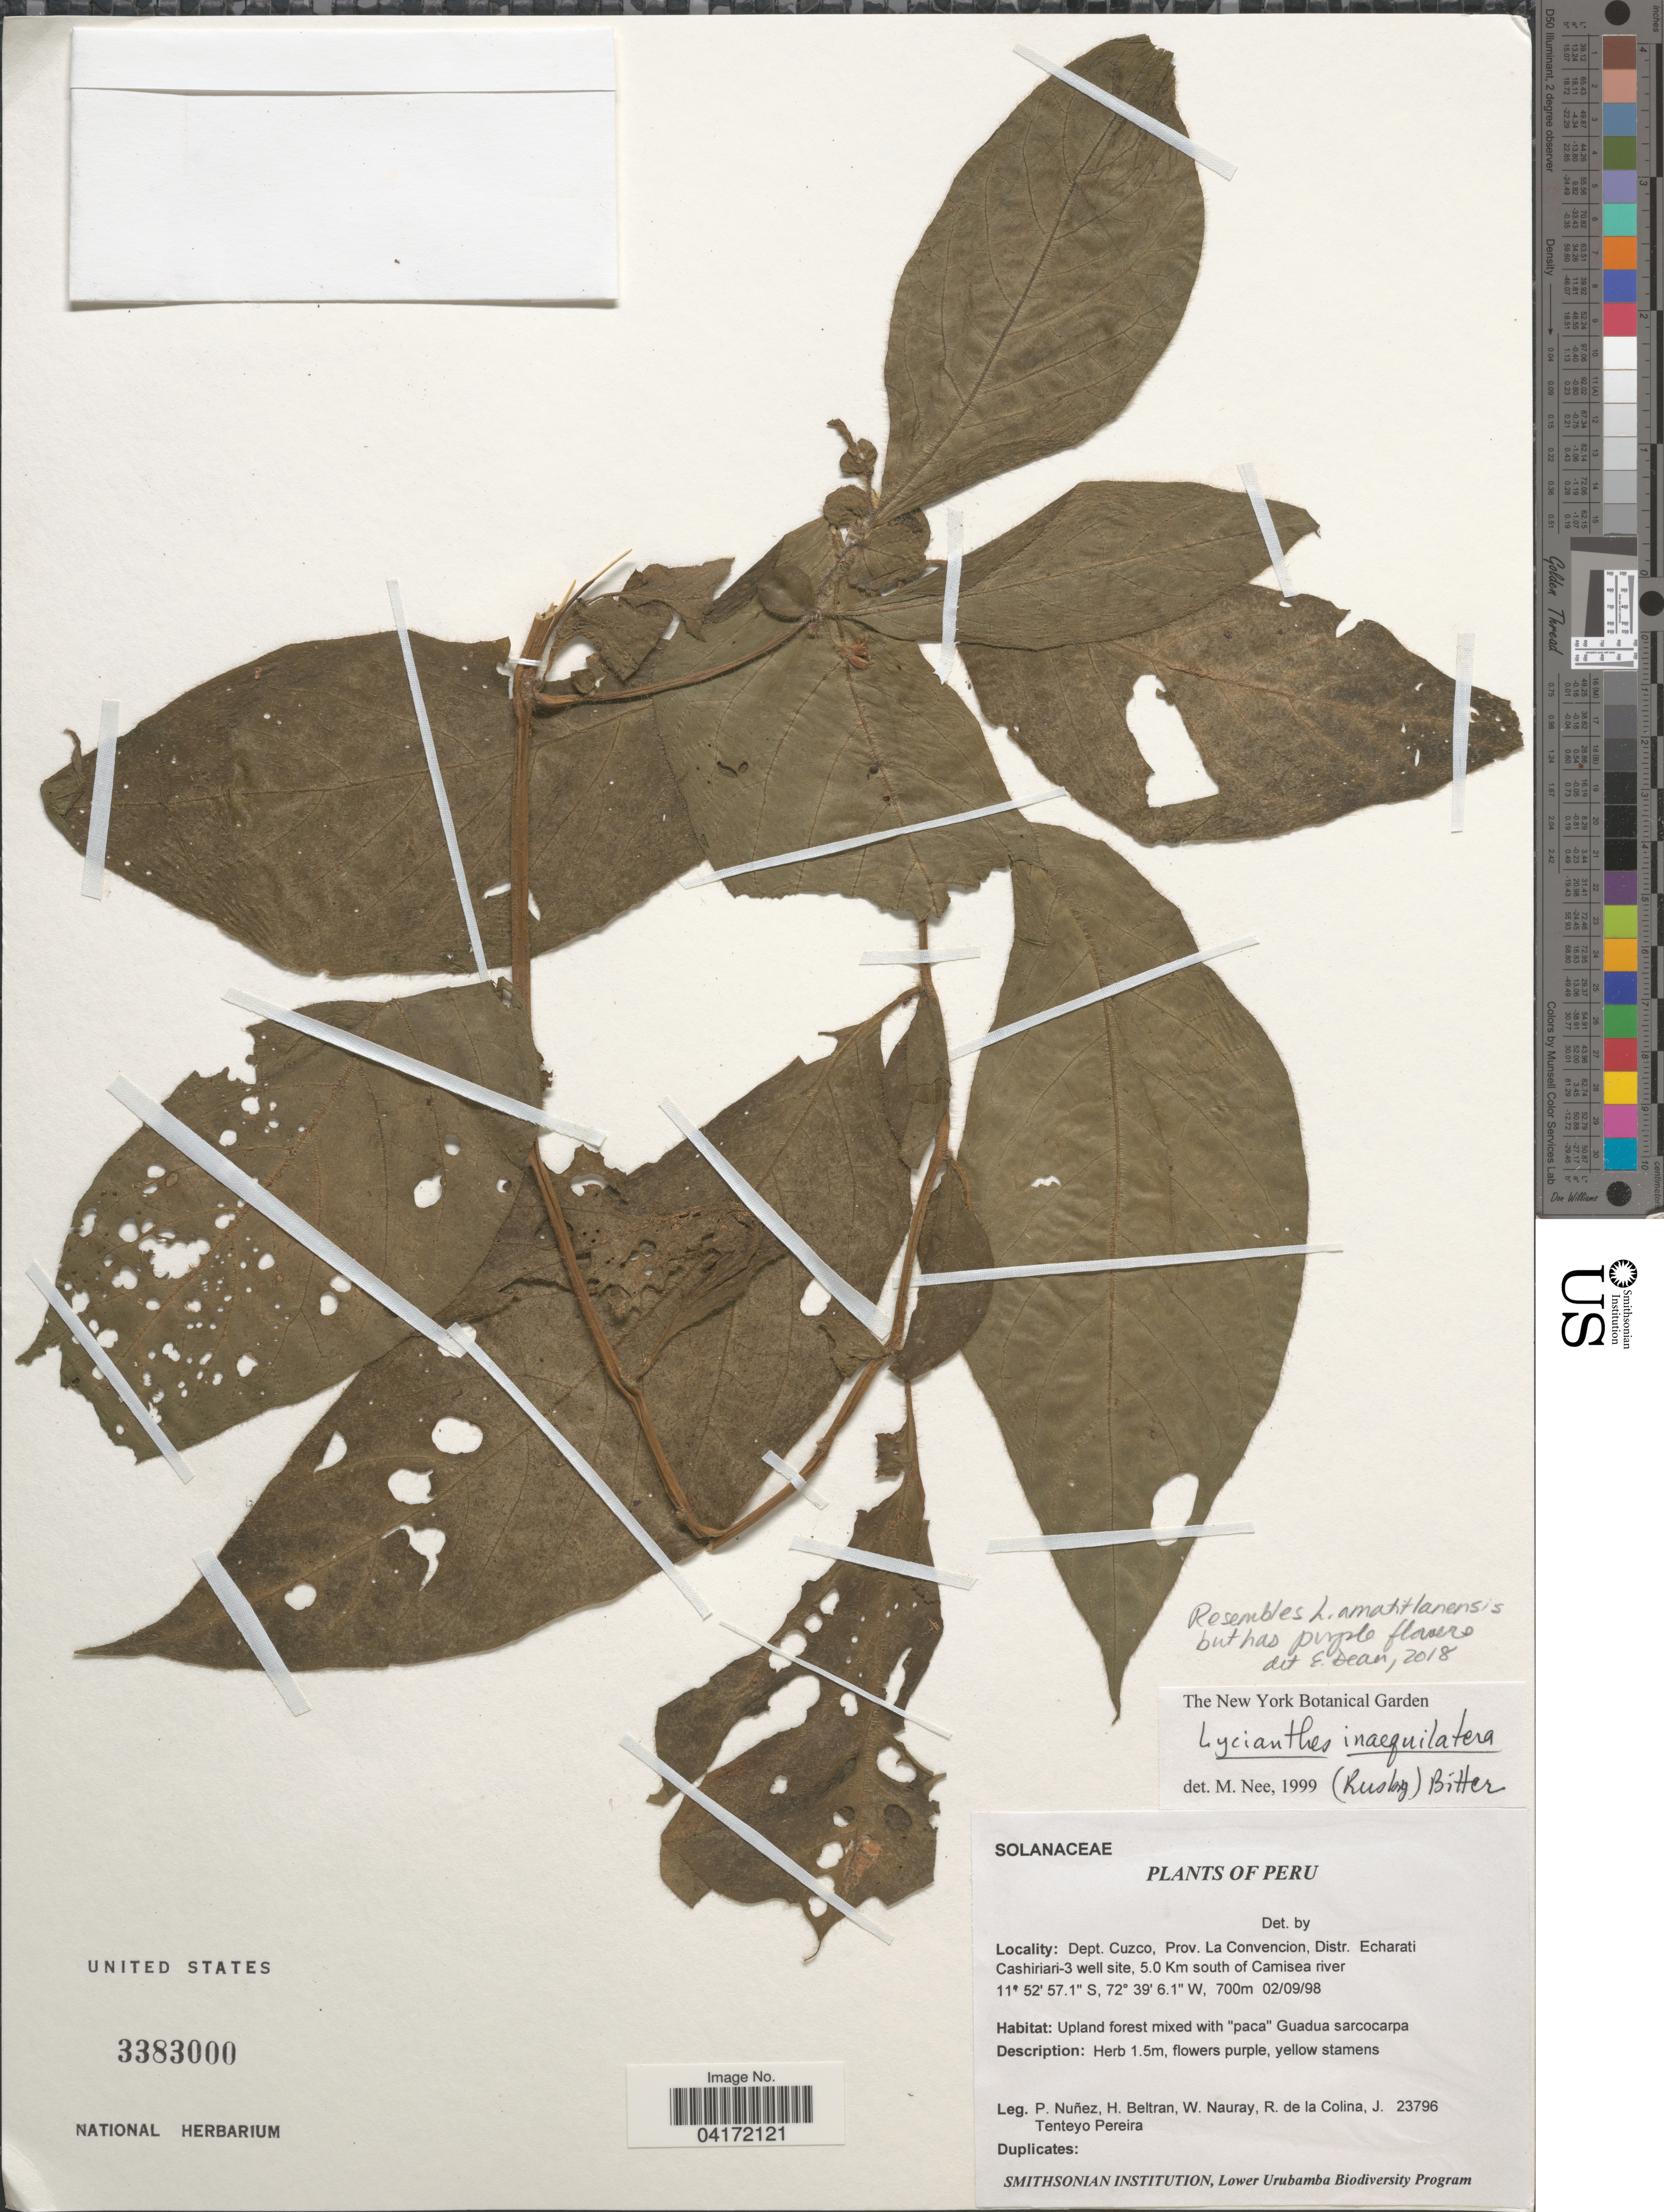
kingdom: Plantae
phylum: Tracheophyta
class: Magnoliopsida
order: Solanales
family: Solanaceae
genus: Lycianthes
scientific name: Lycianthes inaequilatera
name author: (Rusby) Bitter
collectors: P. Nuñez V., H. Beltran, W. Nauray, R. Colina & J. Tenteyo Pereira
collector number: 23796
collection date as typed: Transcribed d/m/y: 2/9/98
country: Peru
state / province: Cusco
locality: Dept. Cuzco, Prov. La Convencion, Distr. Echarati Cashiriari-3 well site, 5.0 Km south of Camisea river.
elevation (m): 700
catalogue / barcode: US 3383000